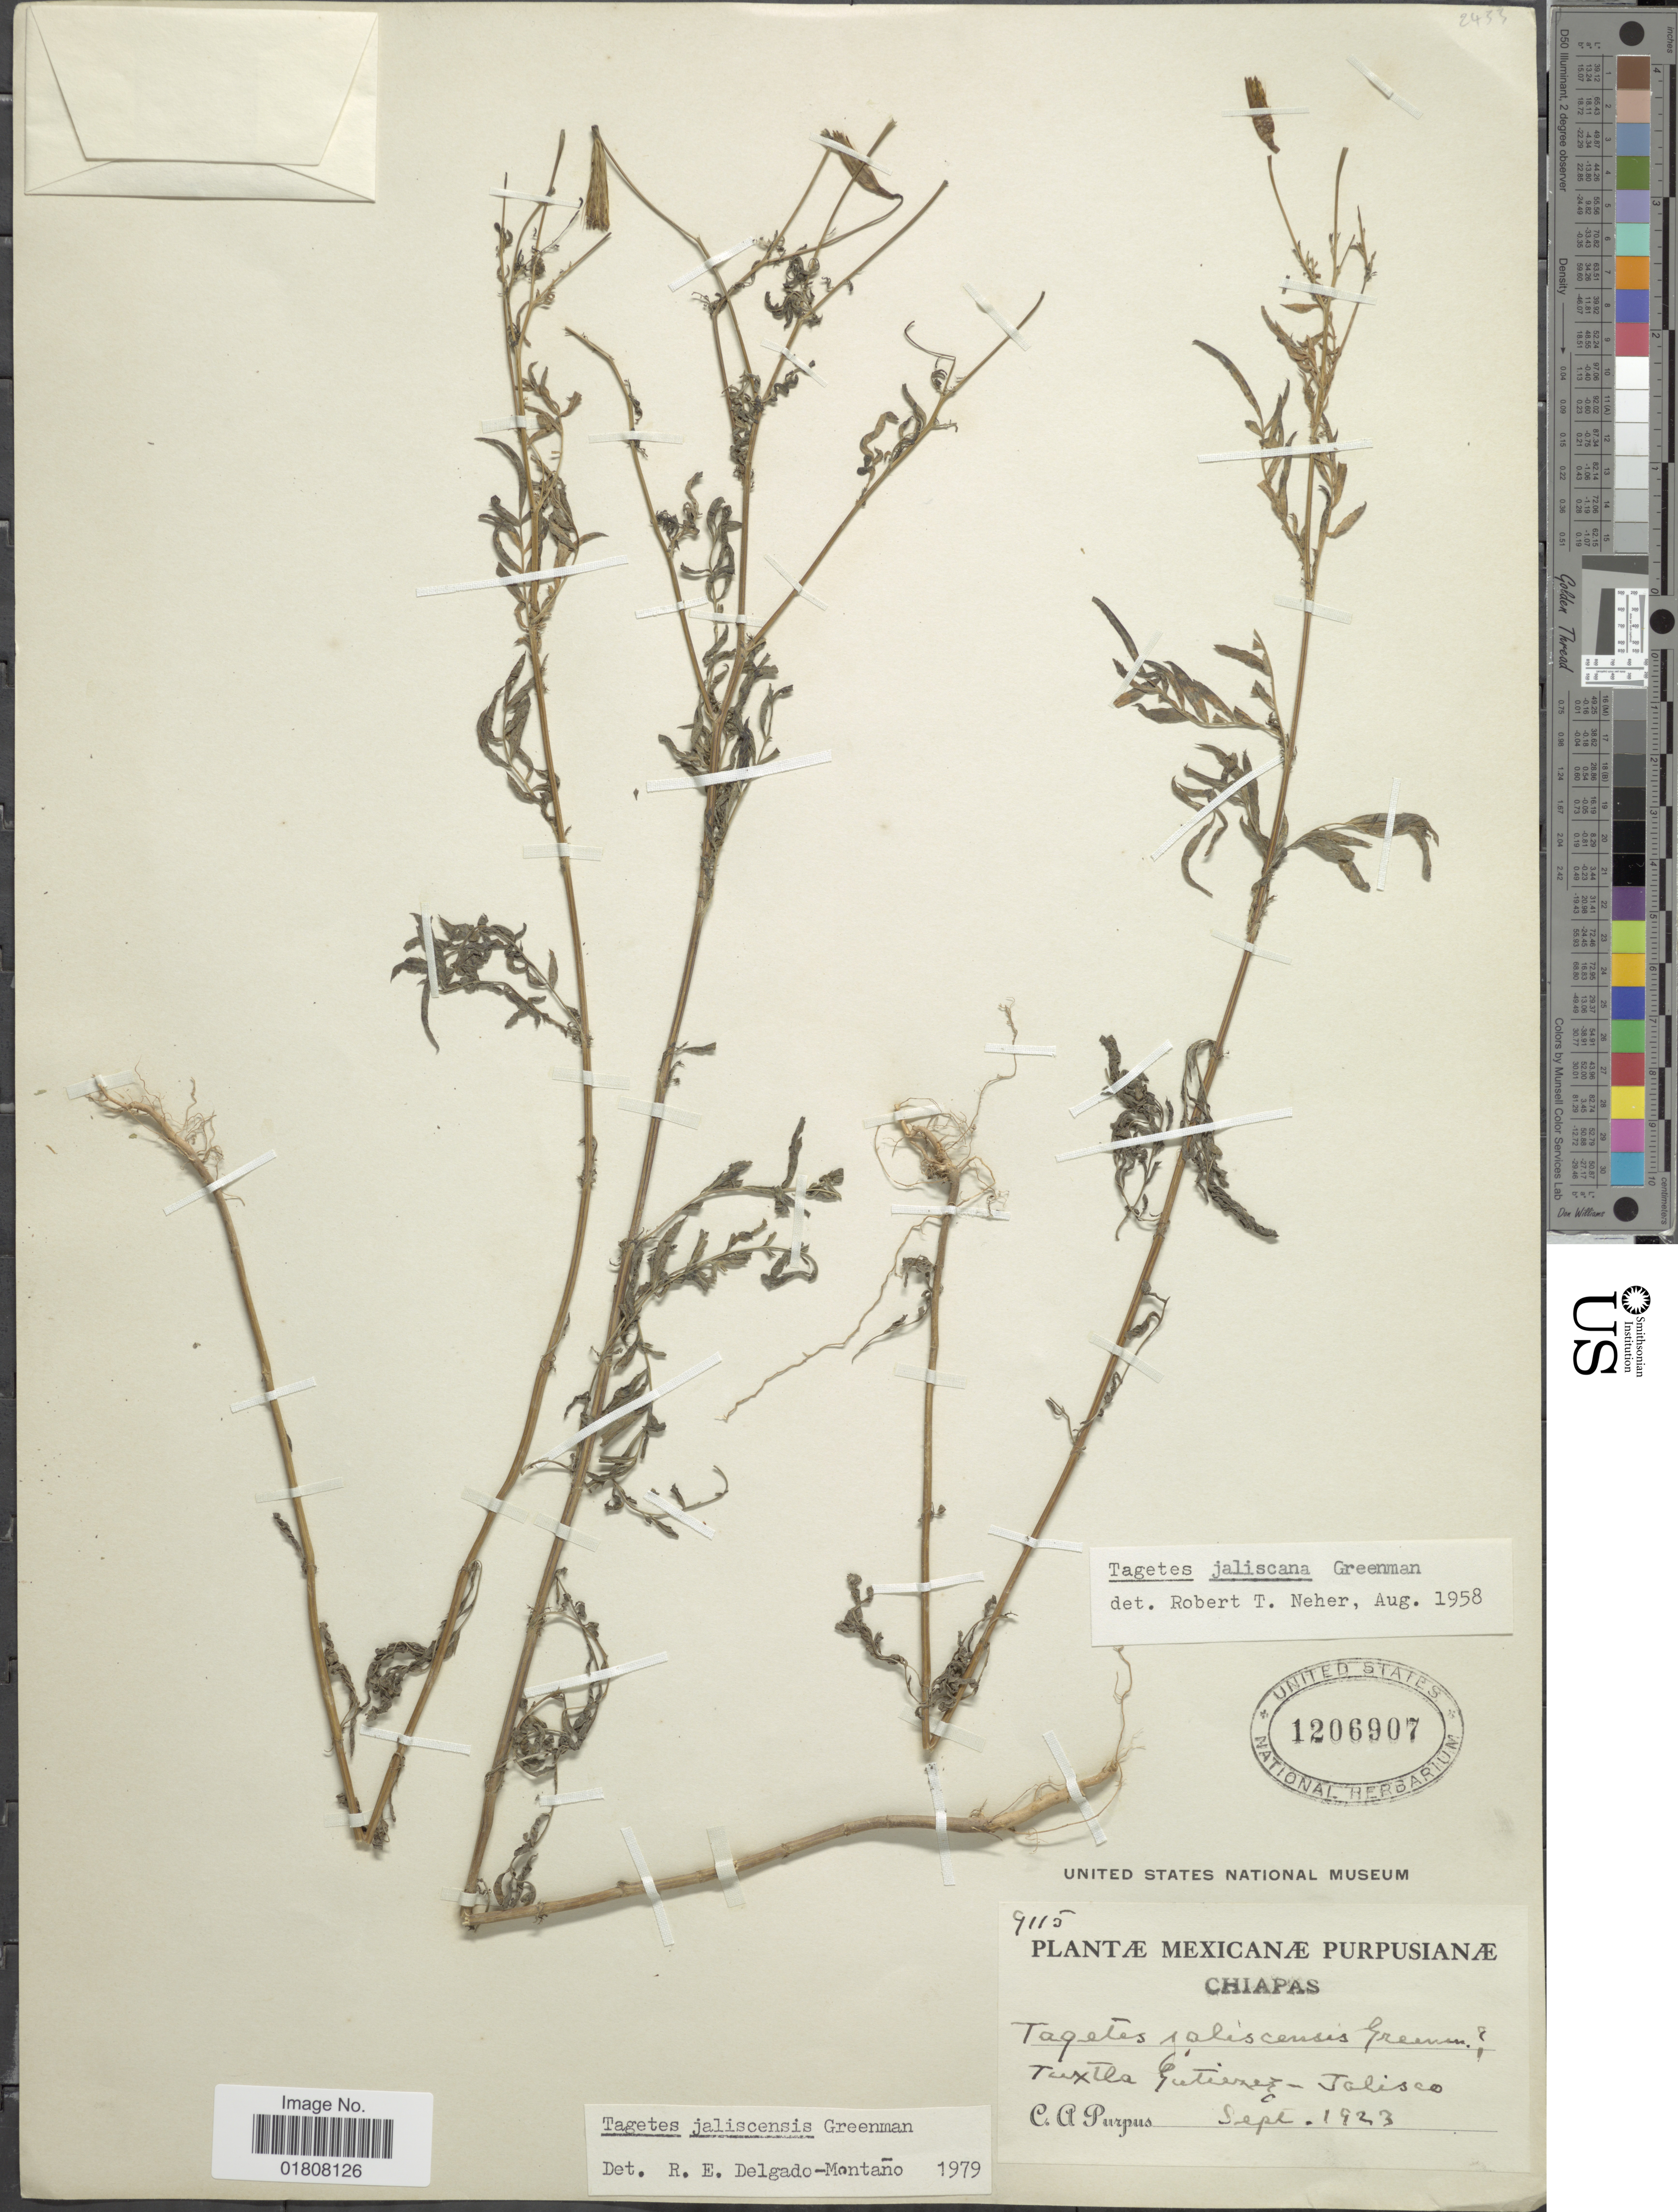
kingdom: Plantae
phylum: Tracheophyta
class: Magnoliopsida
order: Asterales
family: Asteraceae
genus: Tagetes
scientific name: Tagetes jaliscensis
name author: Greenm.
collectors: C. A. Purpus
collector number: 9115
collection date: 1923-09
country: Mexico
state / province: Jalisco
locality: Tuxtla Gutierrez-Jalisco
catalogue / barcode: US 1206907